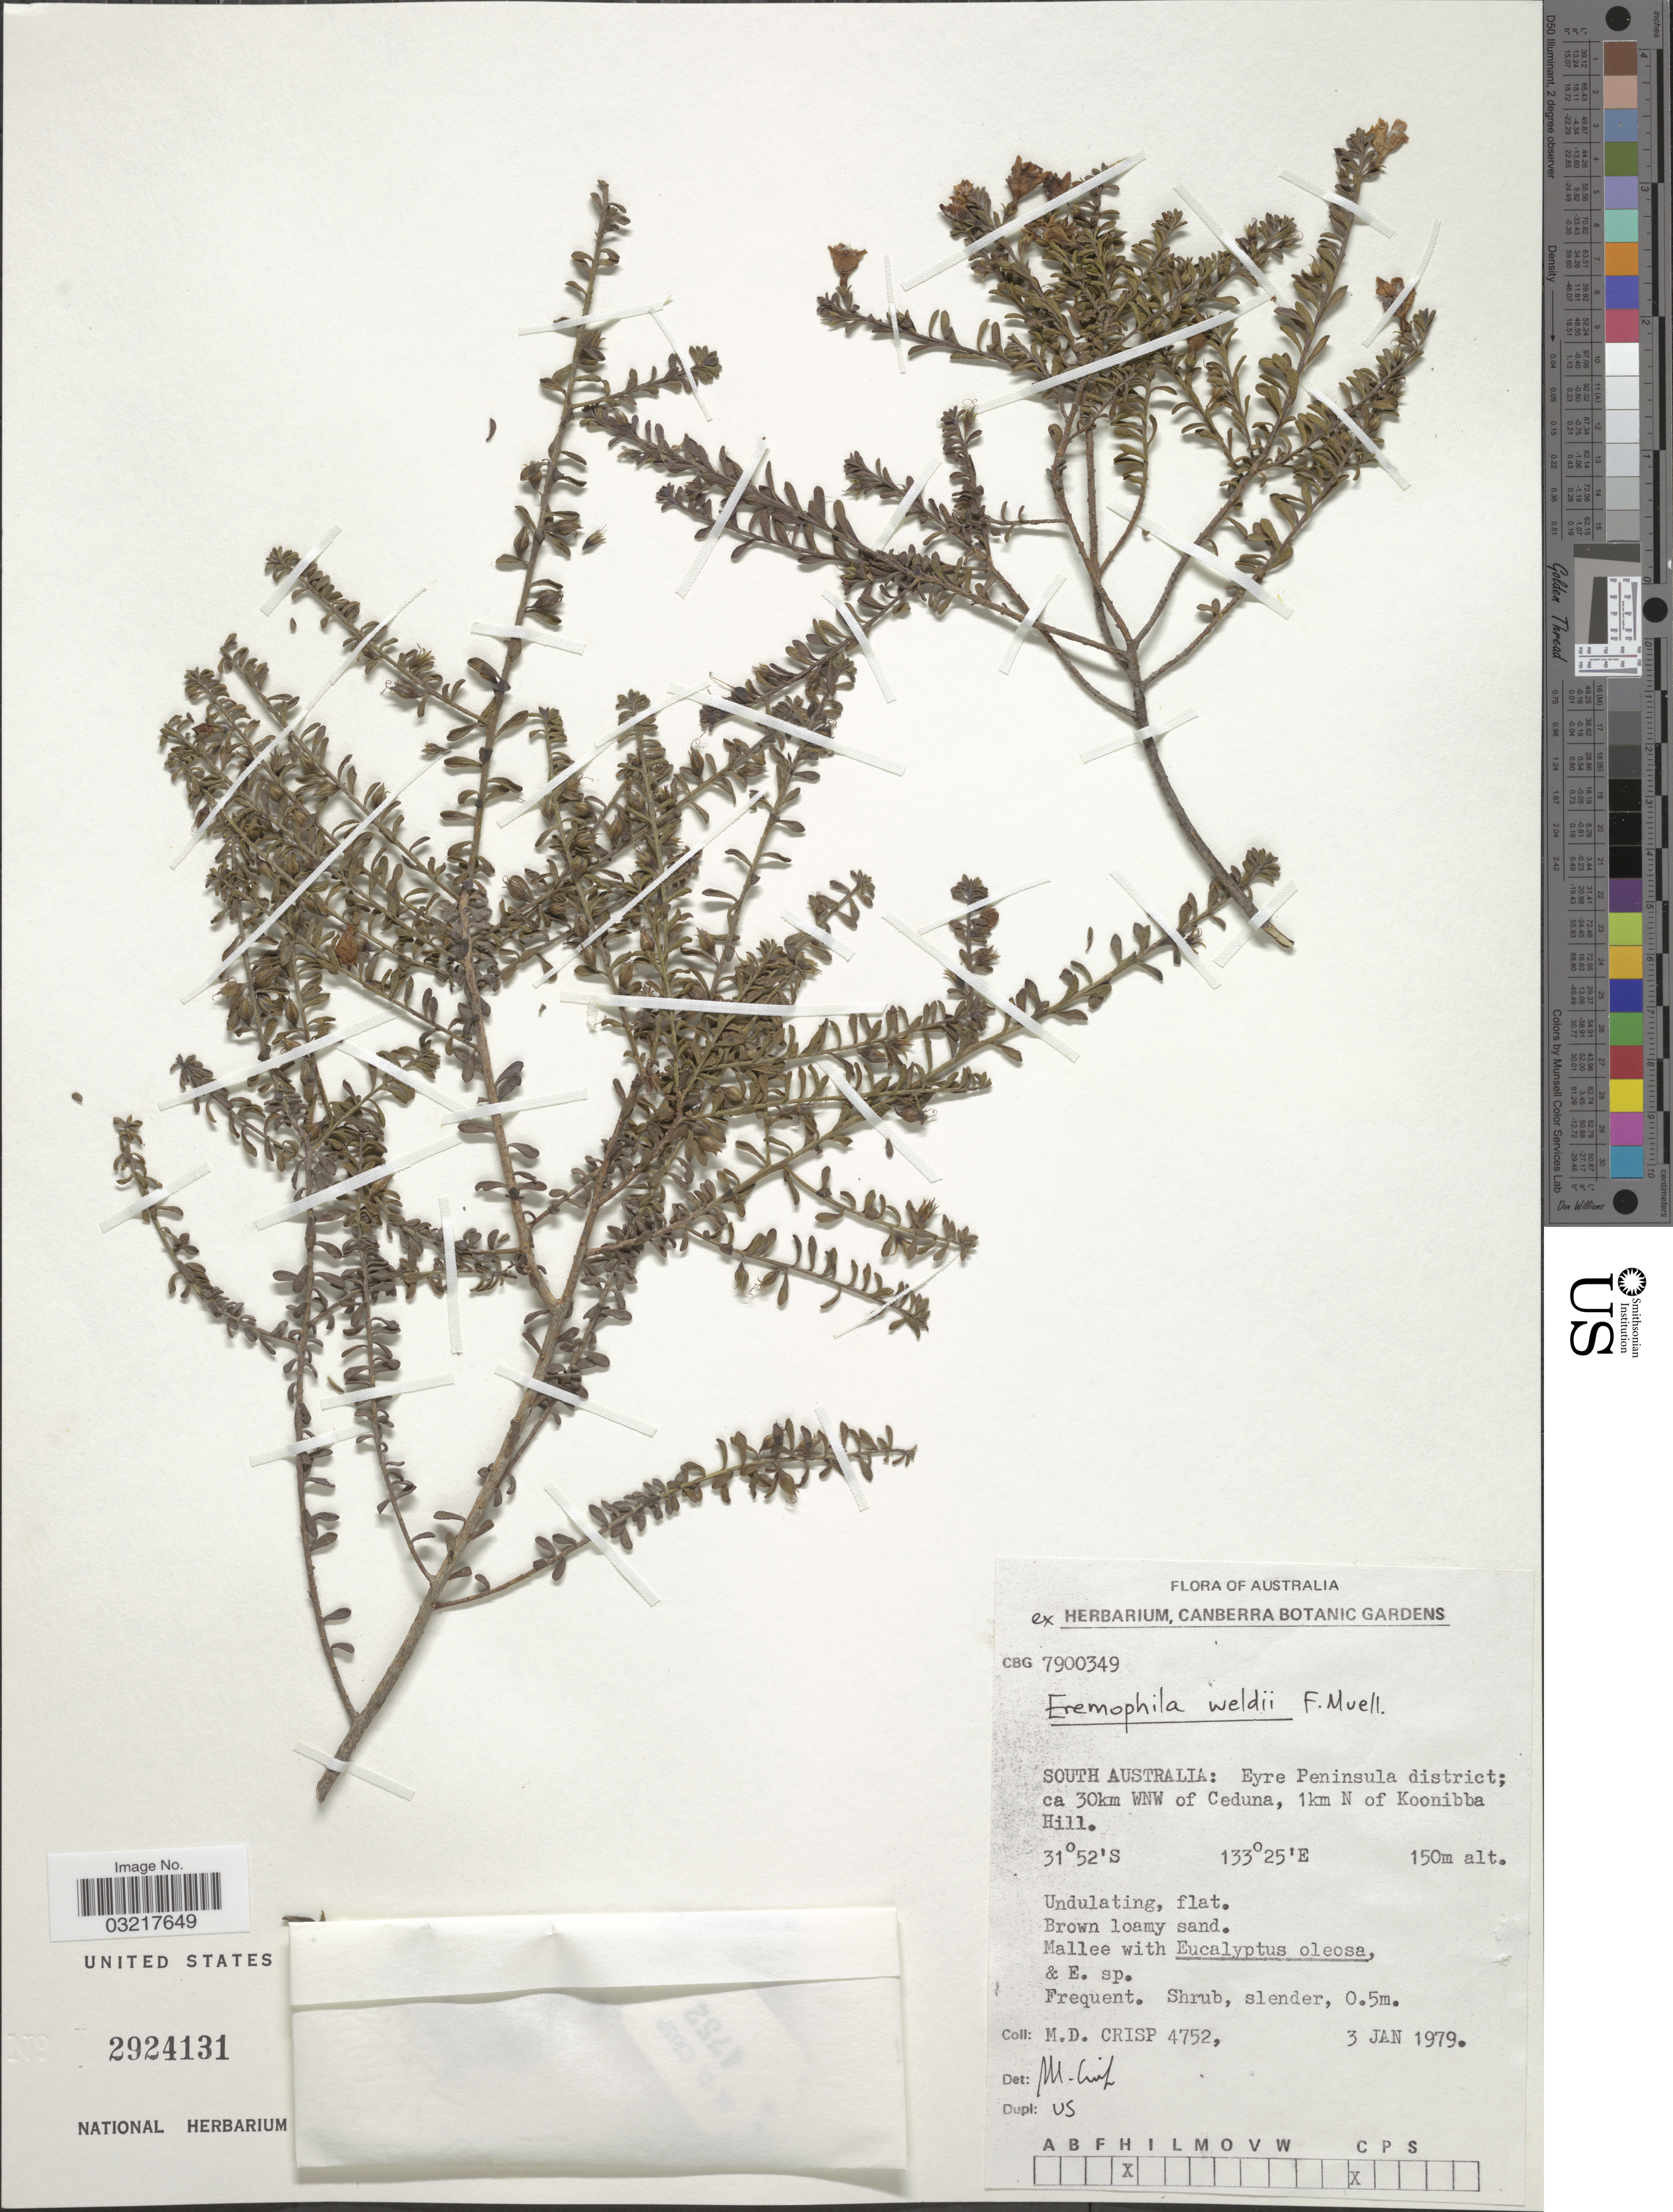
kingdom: Plantae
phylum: Tracheophyta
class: Magnoliopsida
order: Lamiales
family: Scrophulariaceae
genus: Eremophila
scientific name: Eremophila weldii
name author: F. Muell.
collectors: M. Crisp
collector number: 4752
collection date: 1979-01-03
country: Australia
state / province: South Australia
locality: Eyre Peninsula district; ca 30km WNW of Ceduna, 1 km N of Koonibba Hill.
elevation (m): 150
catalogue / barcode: US 2924131